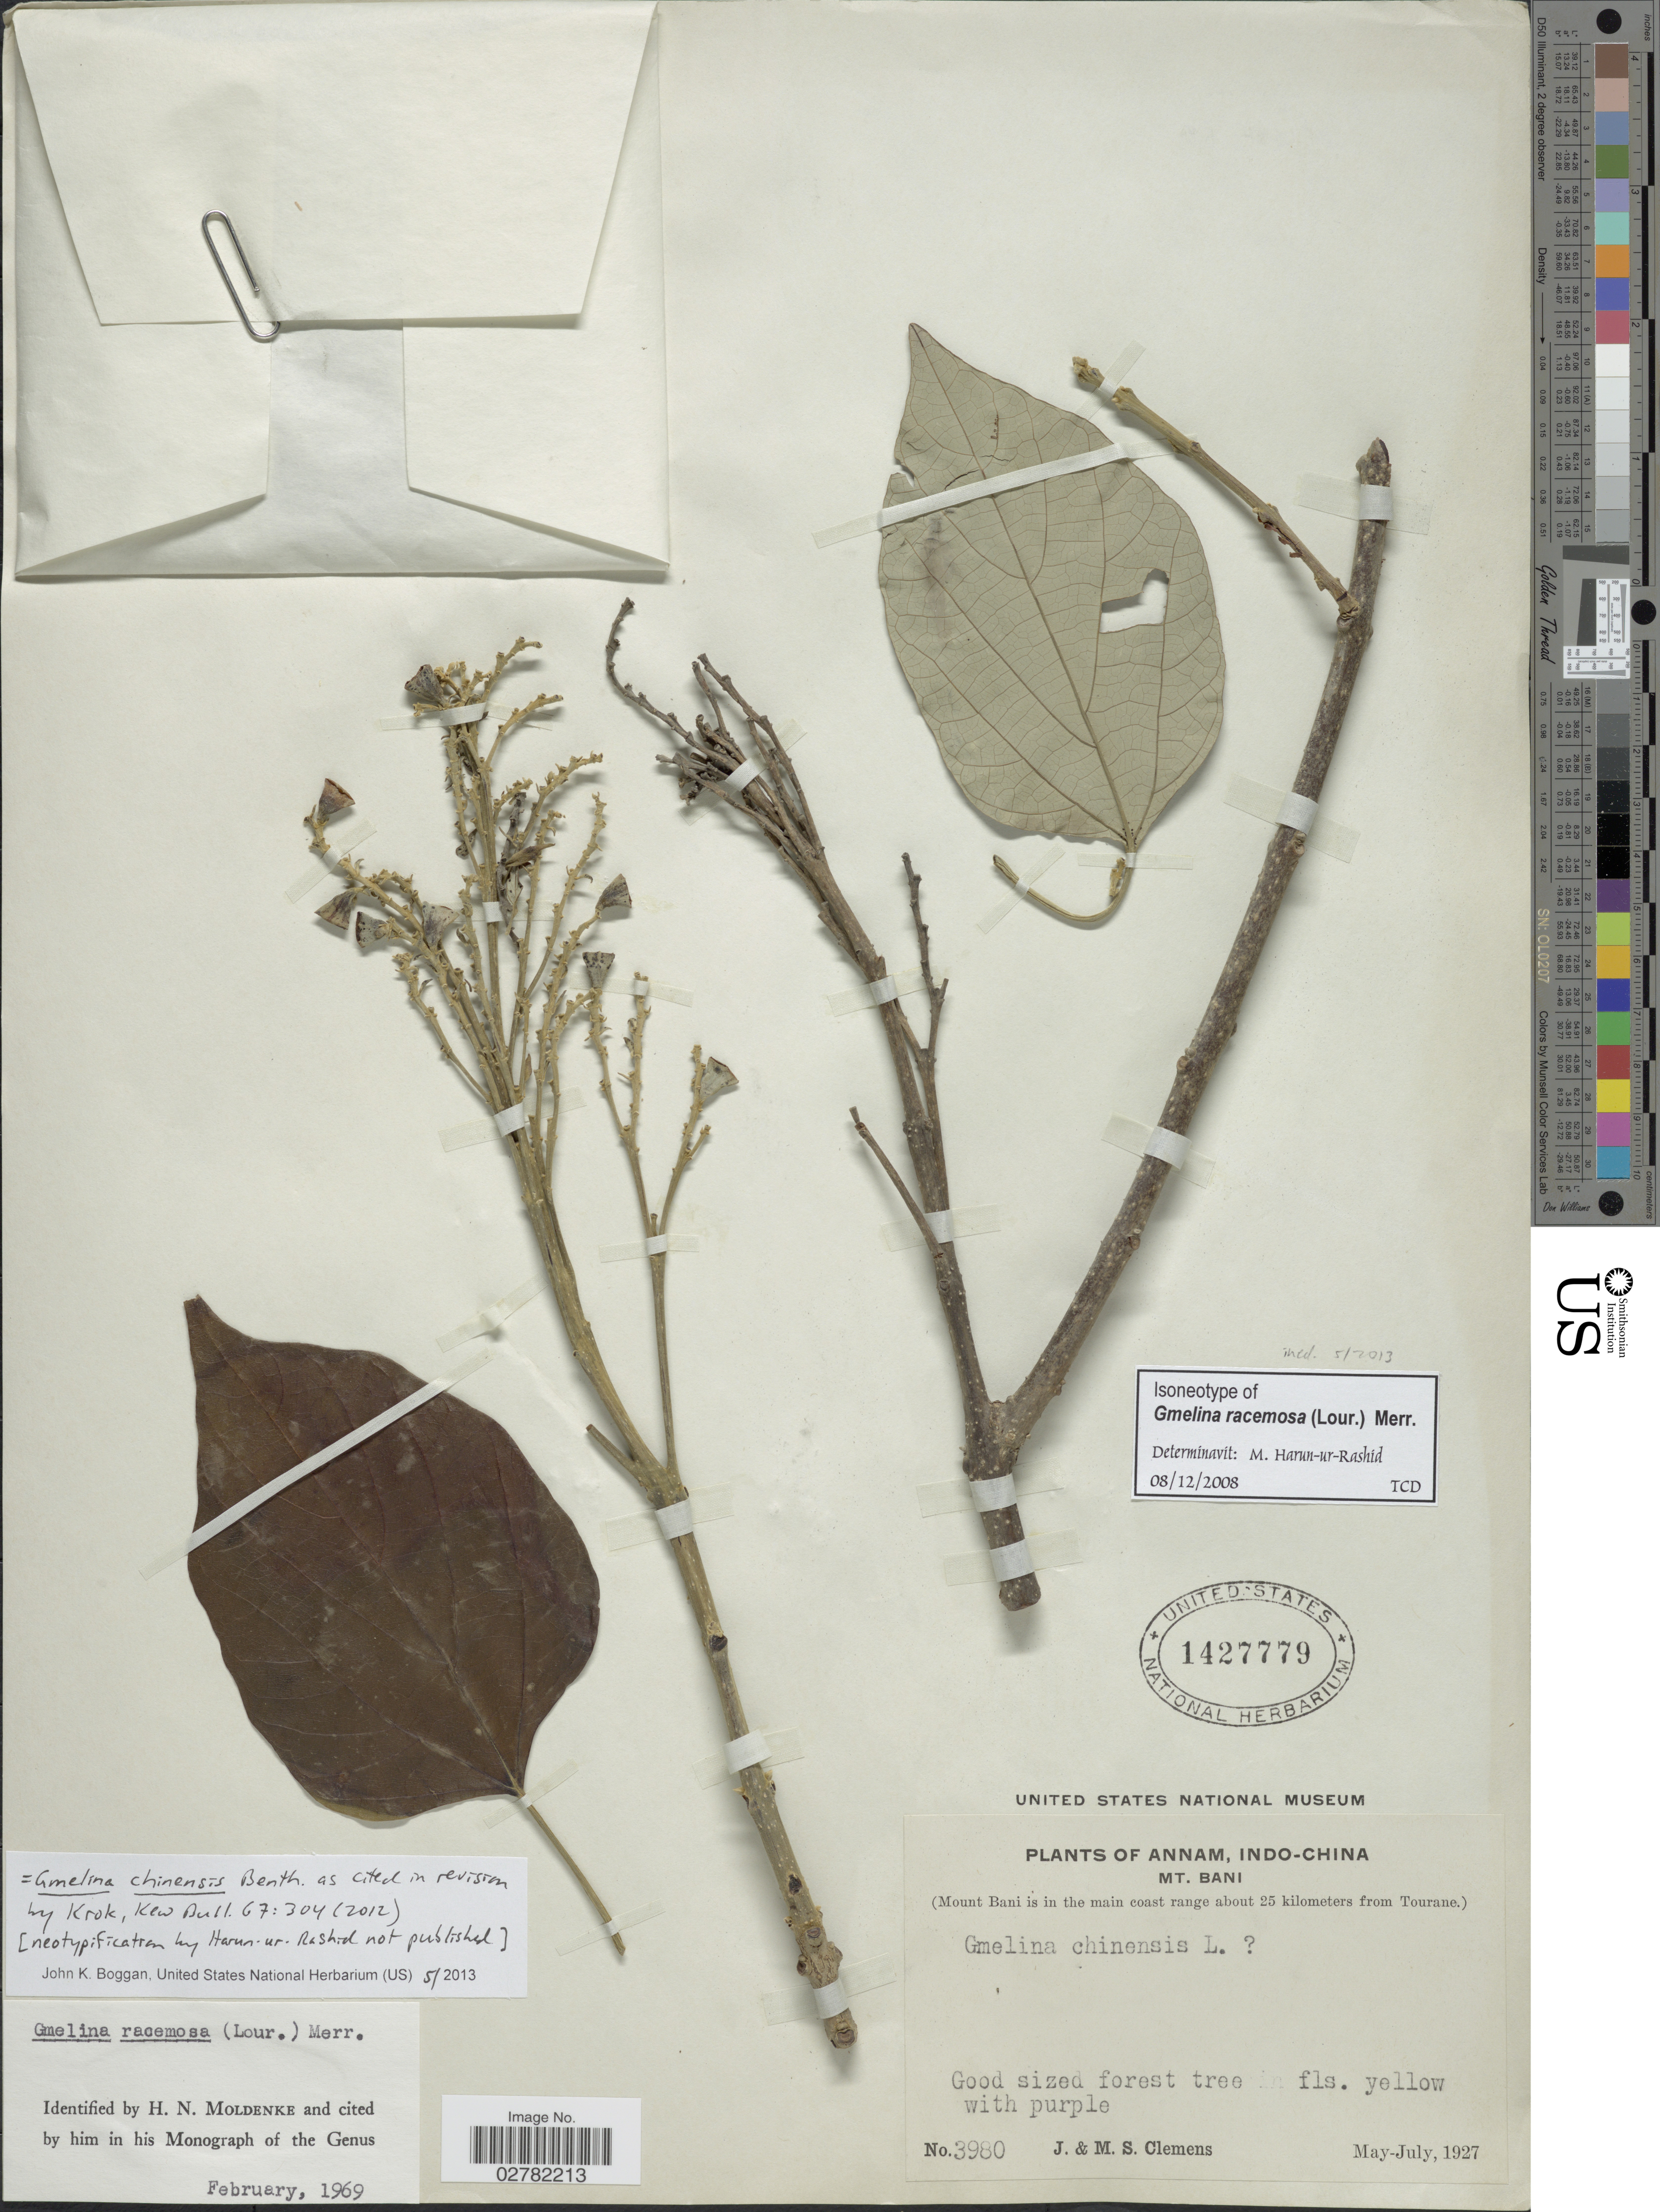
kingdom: Plantae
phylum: Tracheophyta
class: Magnoliopsida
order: Lamiales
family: Lamiaceae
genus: Gmelina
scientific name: Gmelina chinensis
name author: Benth.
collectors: J. Clemens & M. S. Clemens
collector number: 3980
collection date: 1927-05/1927-07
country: Vietnam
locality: Annam, Indo-China. Mt. Bani. (Mount Bani is in the main coast range about 25 kilometers from Tourane).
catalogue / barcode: US 1427779